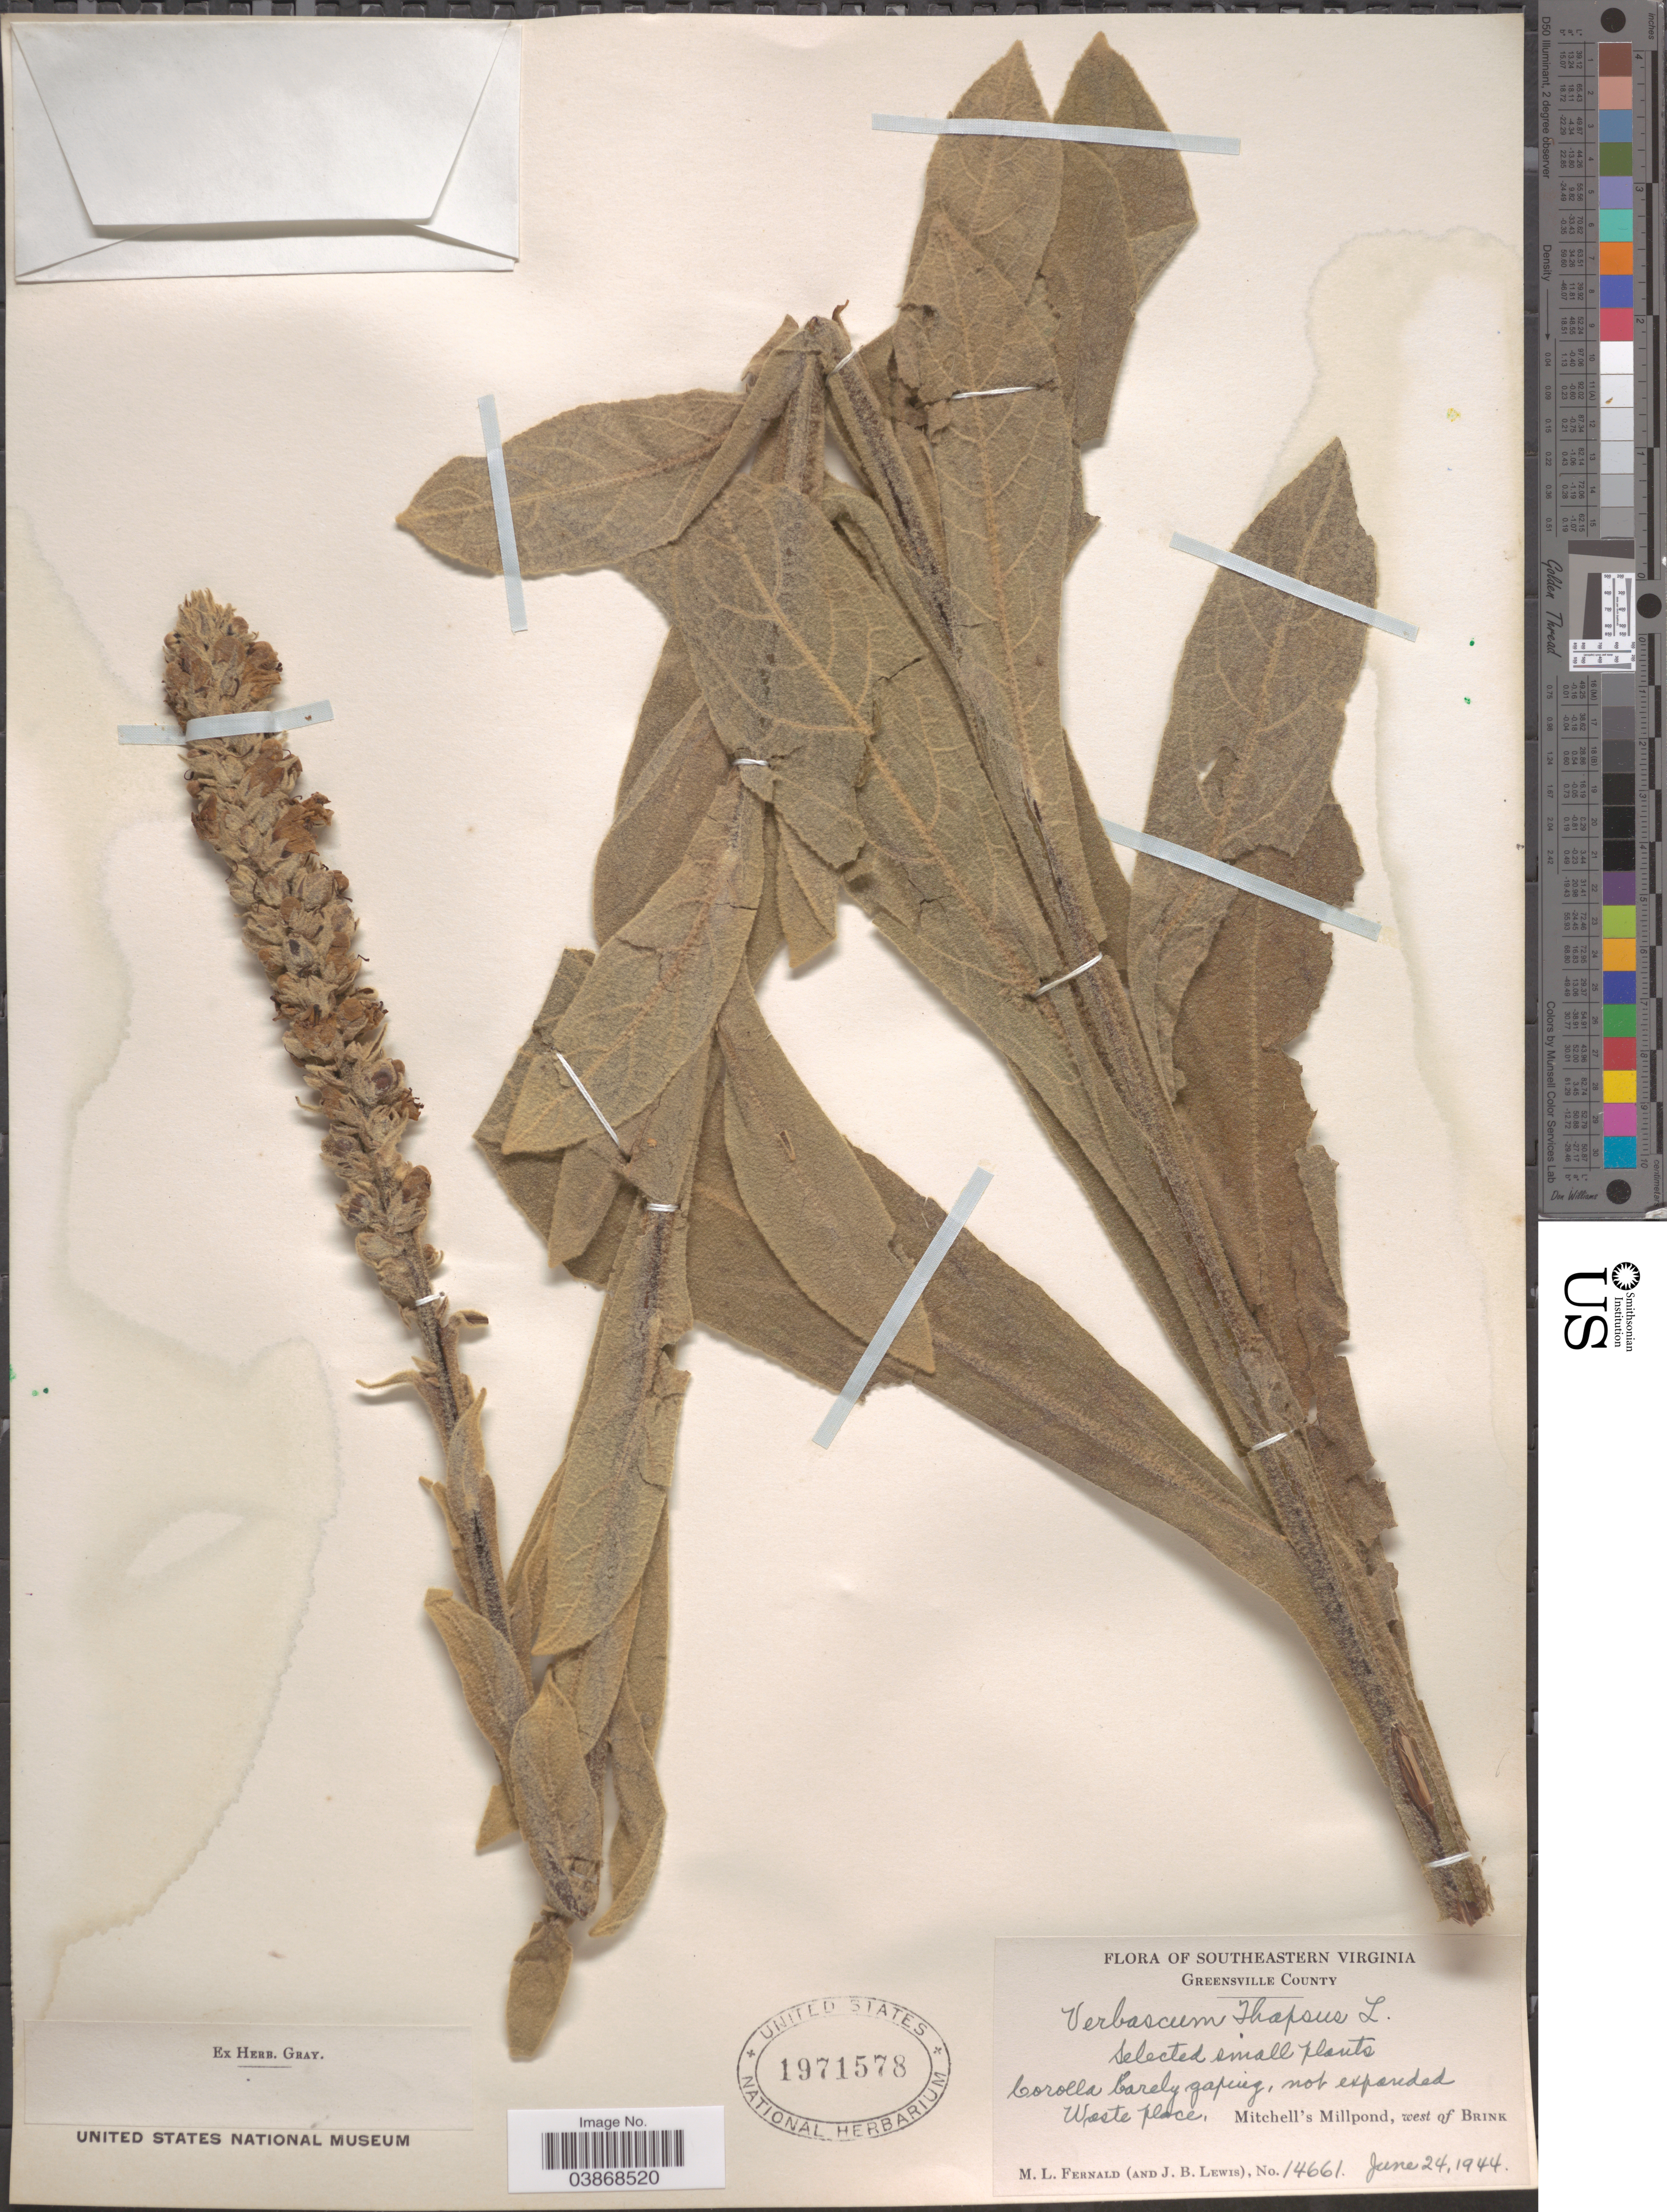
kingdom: Plantae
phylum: Tracheophyta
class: Magnoliopsida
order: Lamiales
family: Scrophulariaceae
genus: Verbascum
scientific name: Verbascum thapsus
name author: L.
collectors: M. L. Fernald & J. B. Lewis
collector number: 14661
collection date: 1944-06-24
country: United States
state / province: Virginia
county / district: Greensville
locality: Southeastern Virginia. Greensville County. Mitchell's Millpond, west of Brink.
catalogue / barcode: US 1971578